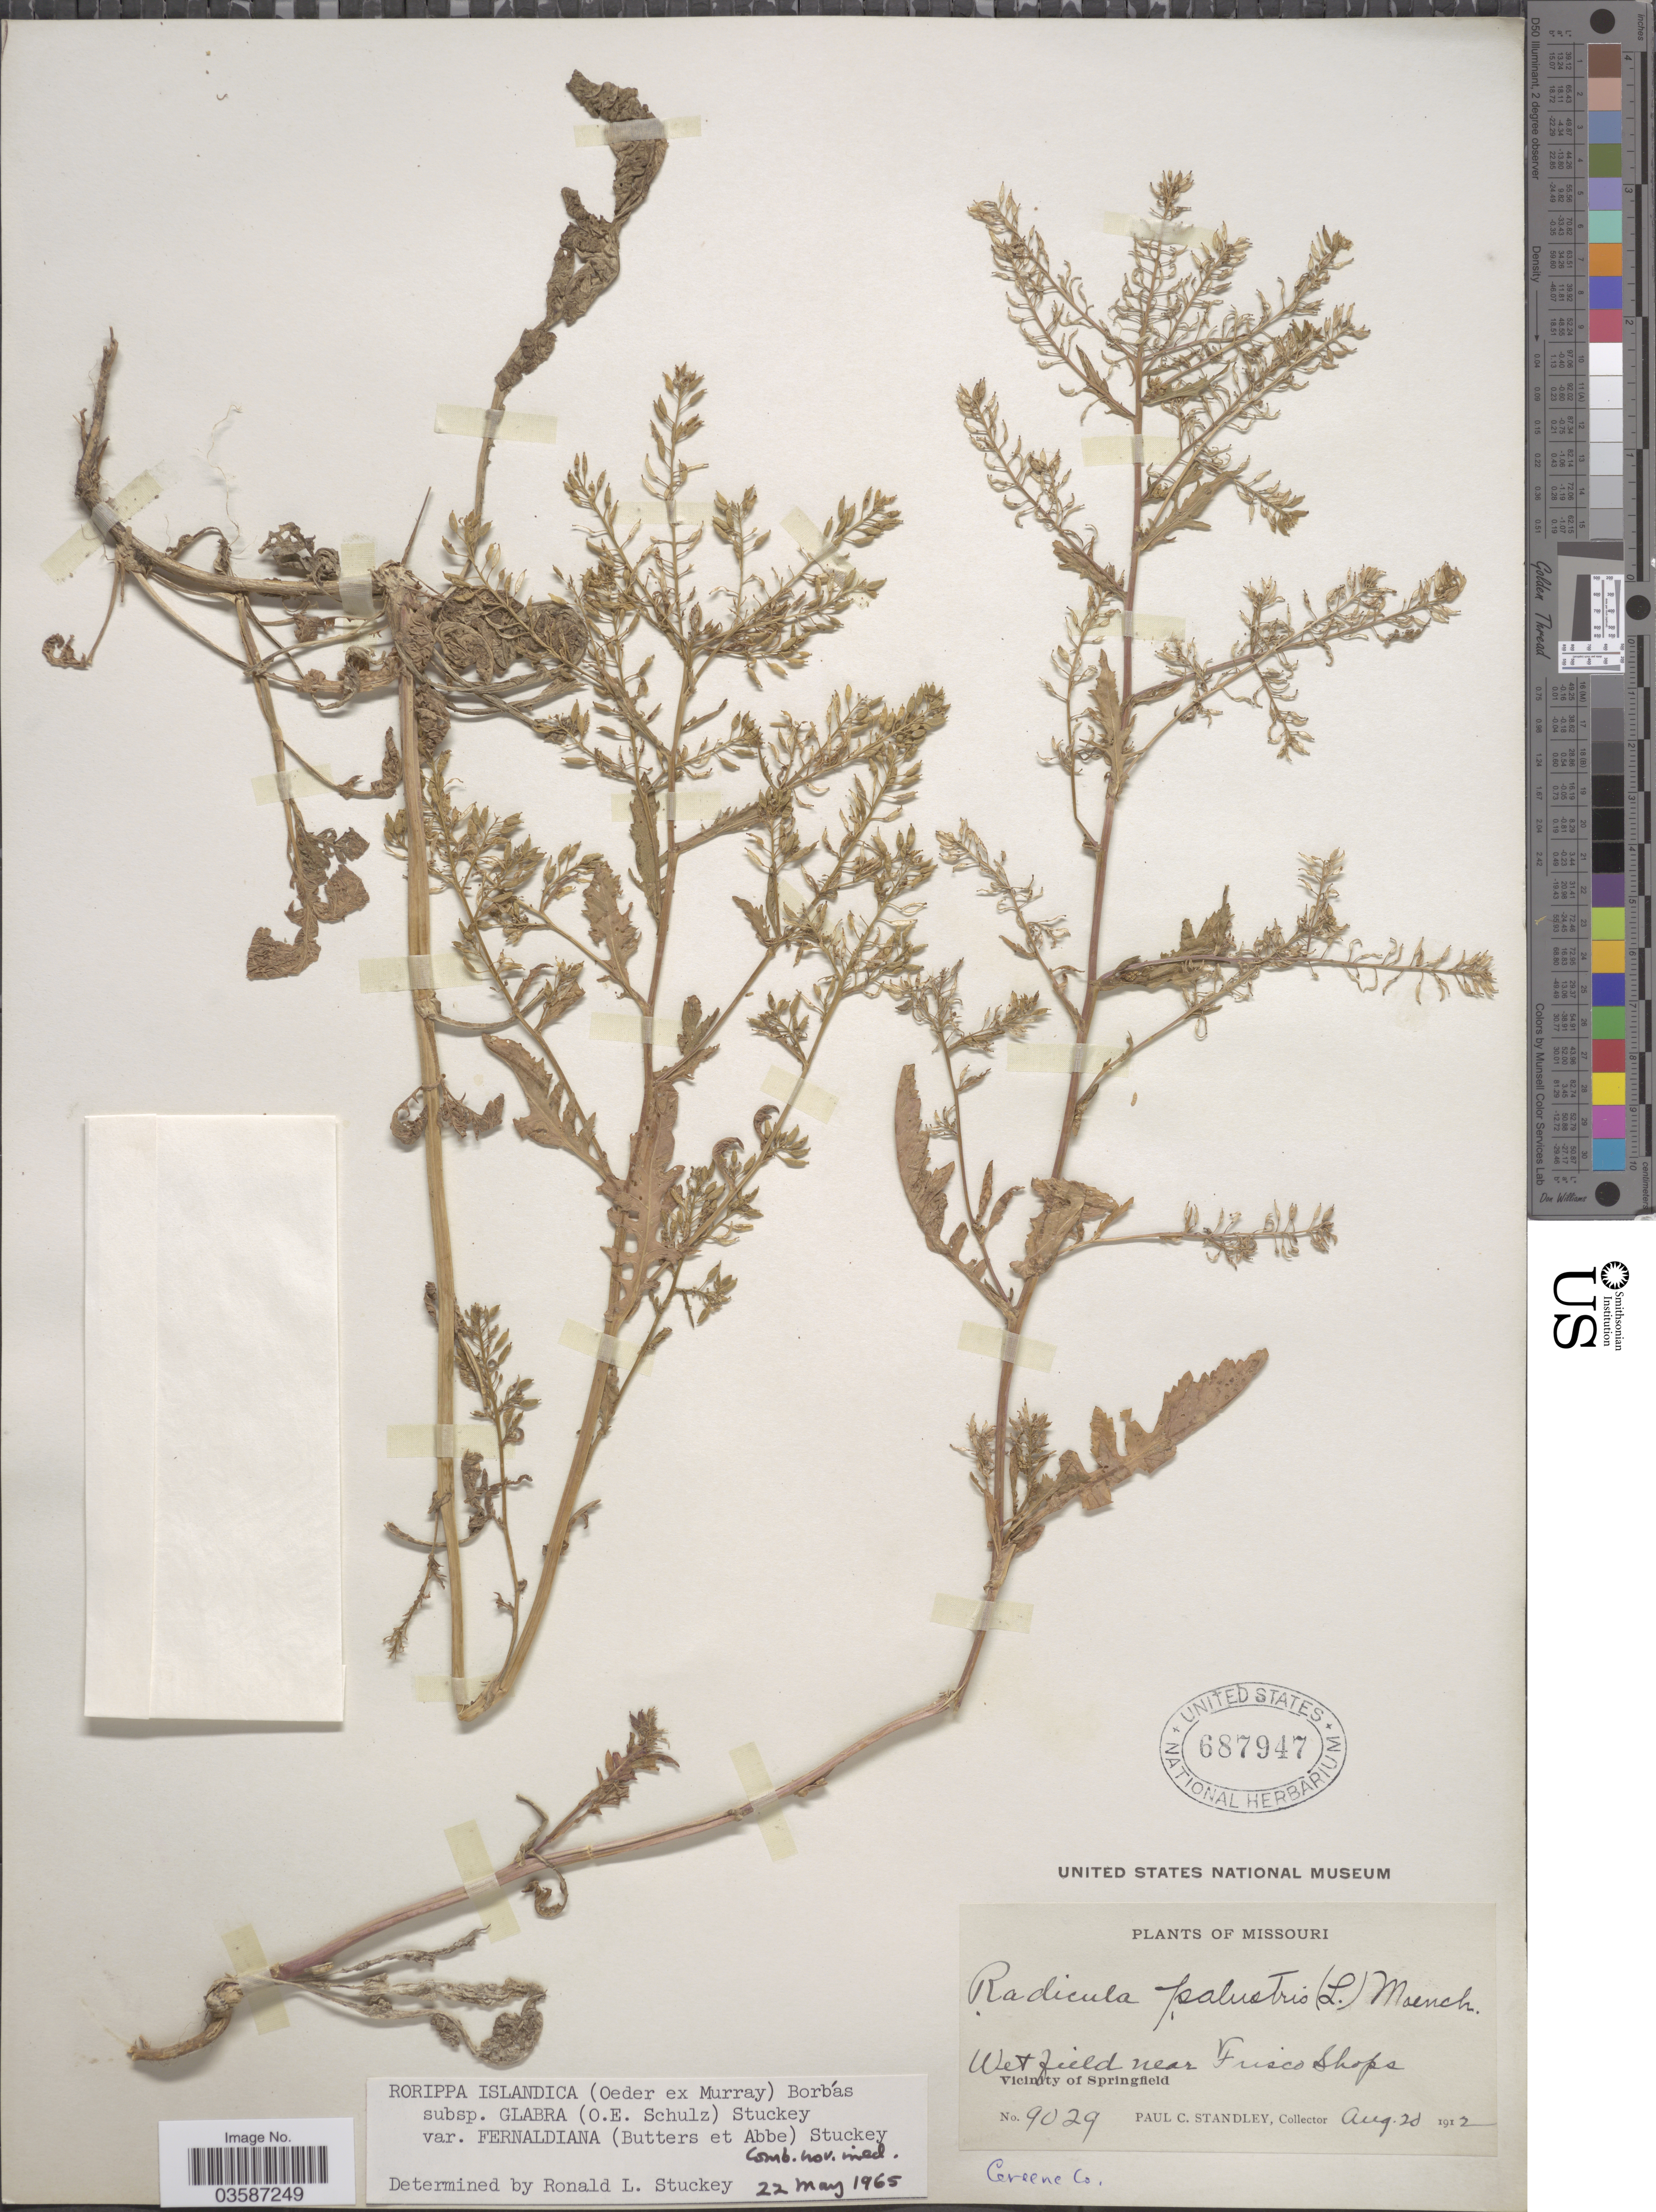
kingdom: Plantae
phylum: Tracheophyta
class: Magnoliopsida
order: Brassicales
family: Brassicaceae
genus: Rorippa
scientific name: Rorippa islandica var. fernaldiana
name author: Butters & Abbe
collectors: P. C. Standley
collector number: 9029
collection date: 1912-08-20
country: United States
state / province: Missouri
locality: Wet field near Fusco Shops. Vicinity of Springfield, Greene Co.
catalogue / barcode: US 687947